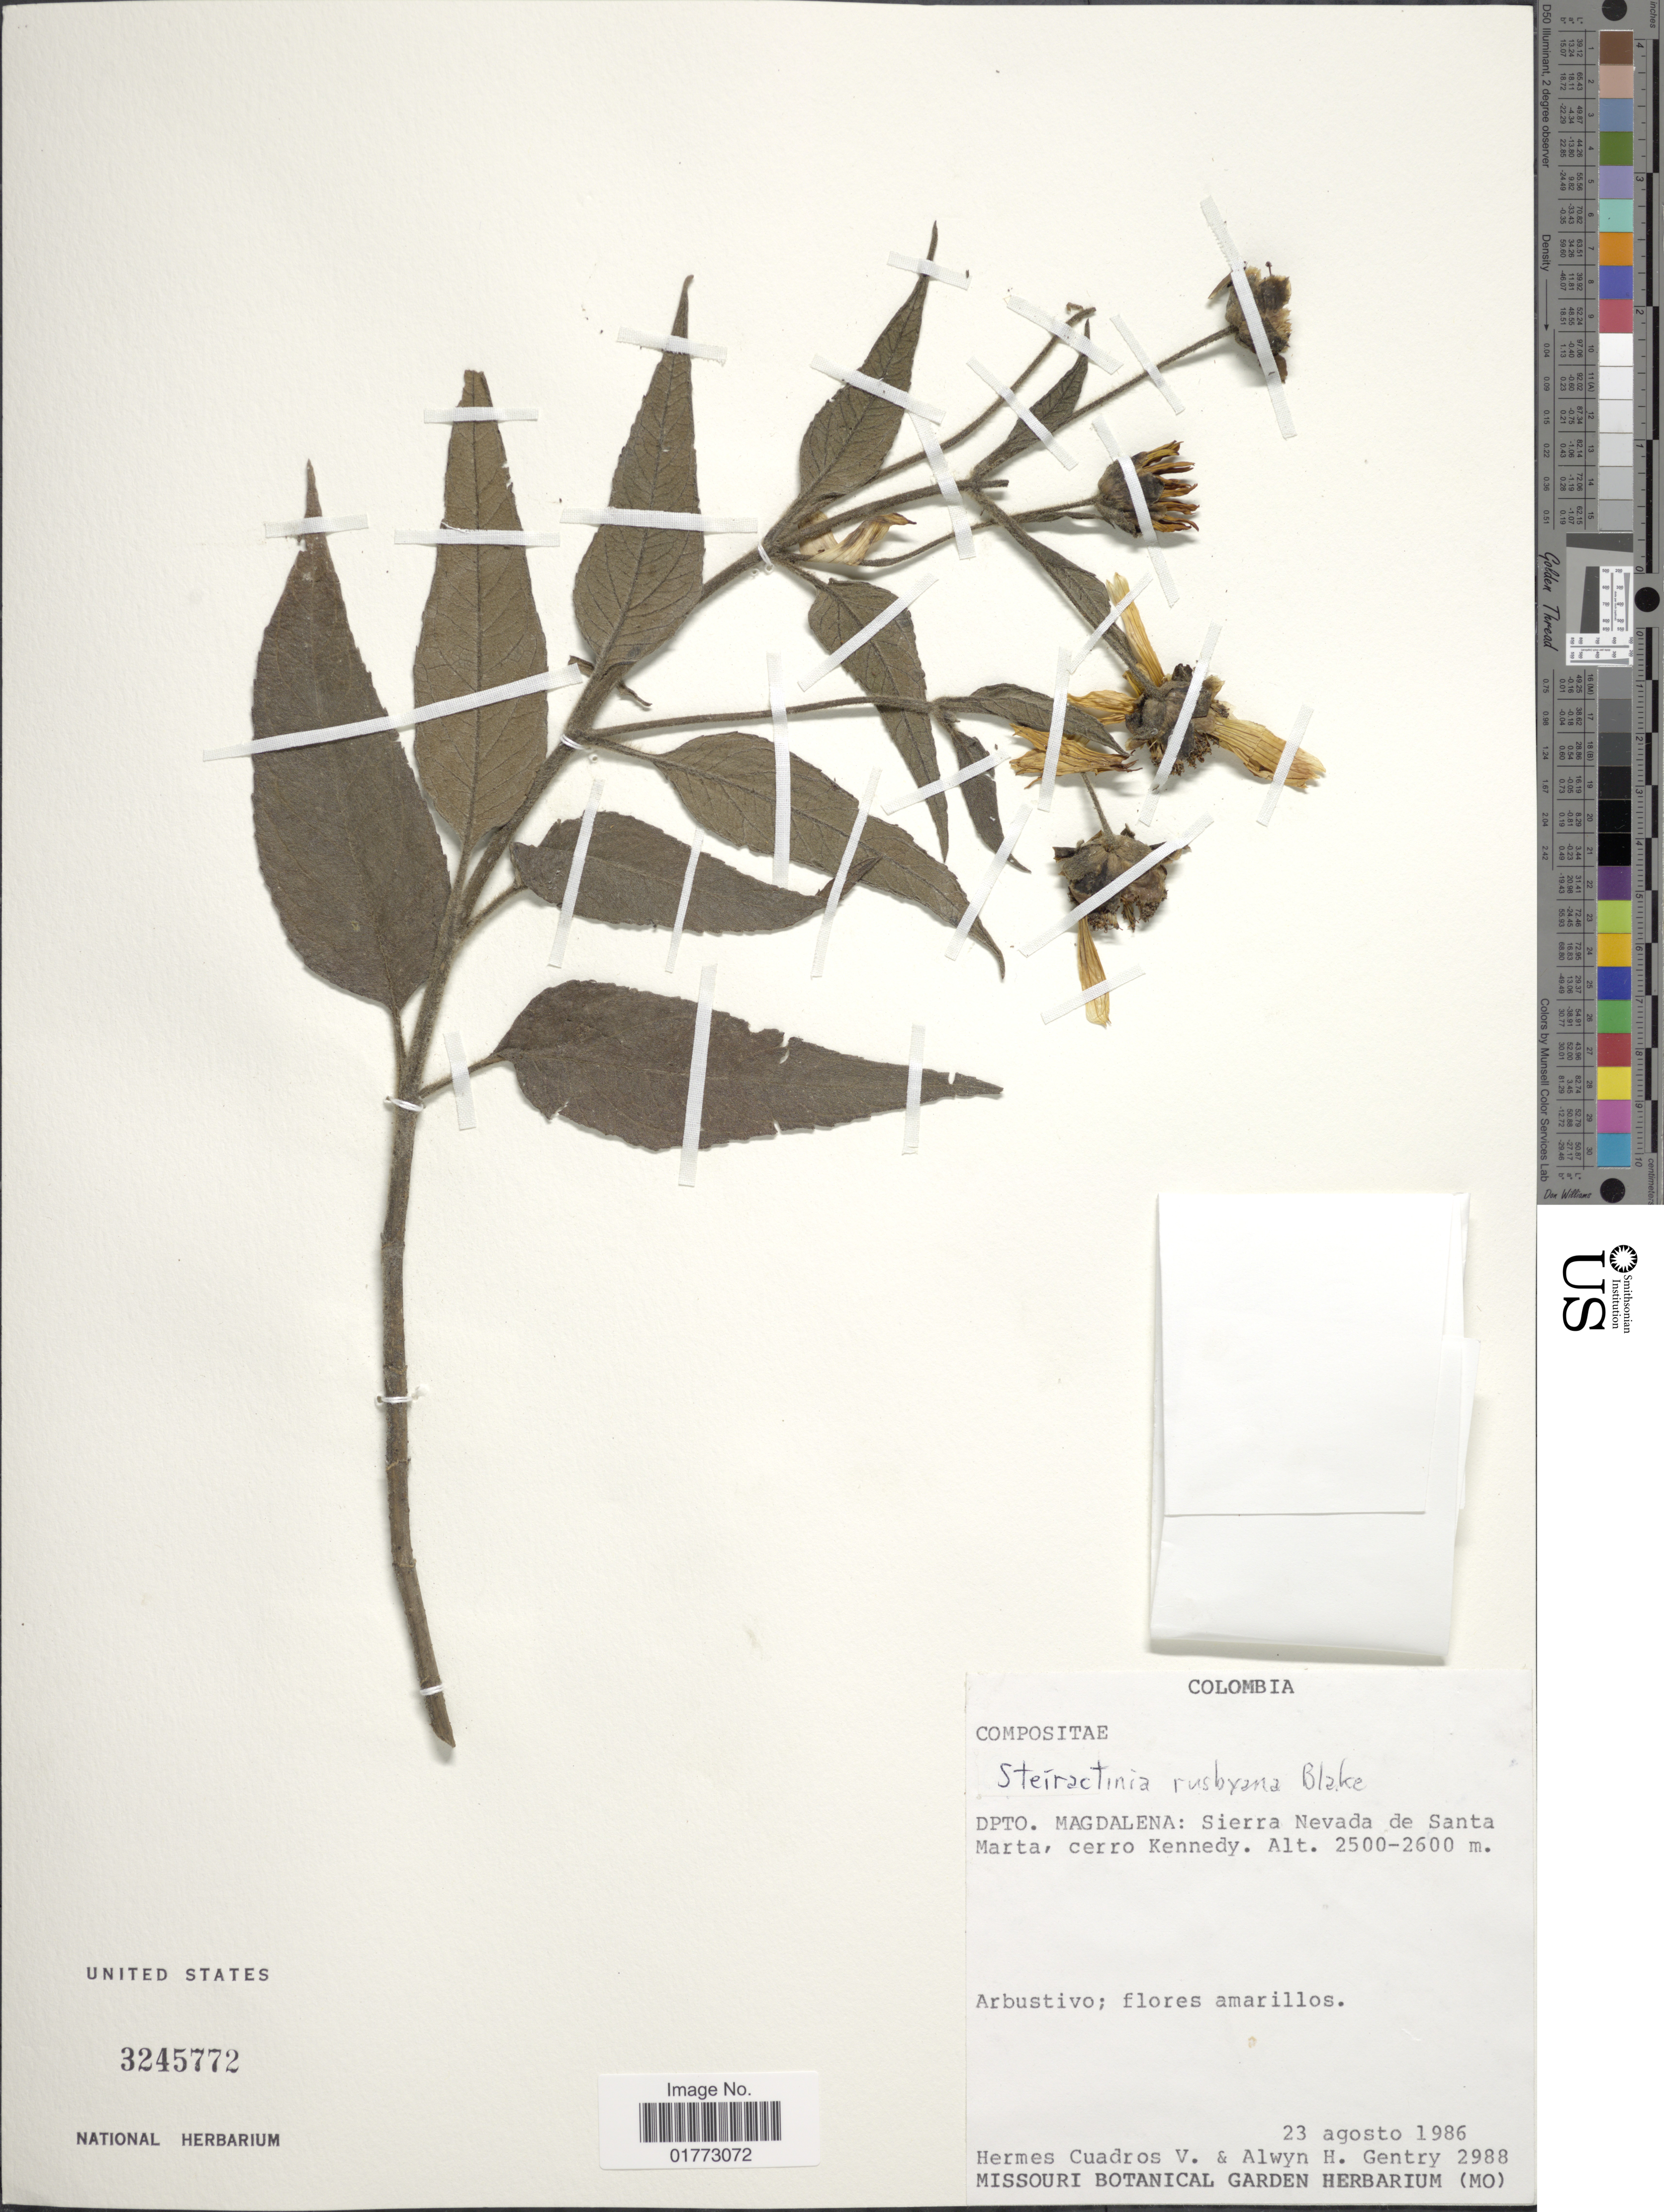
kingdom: Plantae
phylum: Tracheophyta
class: Magnoliopsida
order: Asterales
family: Asteraceae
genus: Steiractinia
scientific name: Steiractinia rusbyana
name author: S.F. Blake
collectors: H. Cuadros V. & A. H. Gentry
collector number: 2988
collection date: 1986-08-23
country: Colombia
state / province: Magdalena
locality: Sierra Nevada de Santa Marta, cerro Kennedy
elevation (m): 2500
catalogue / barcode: US 3245772